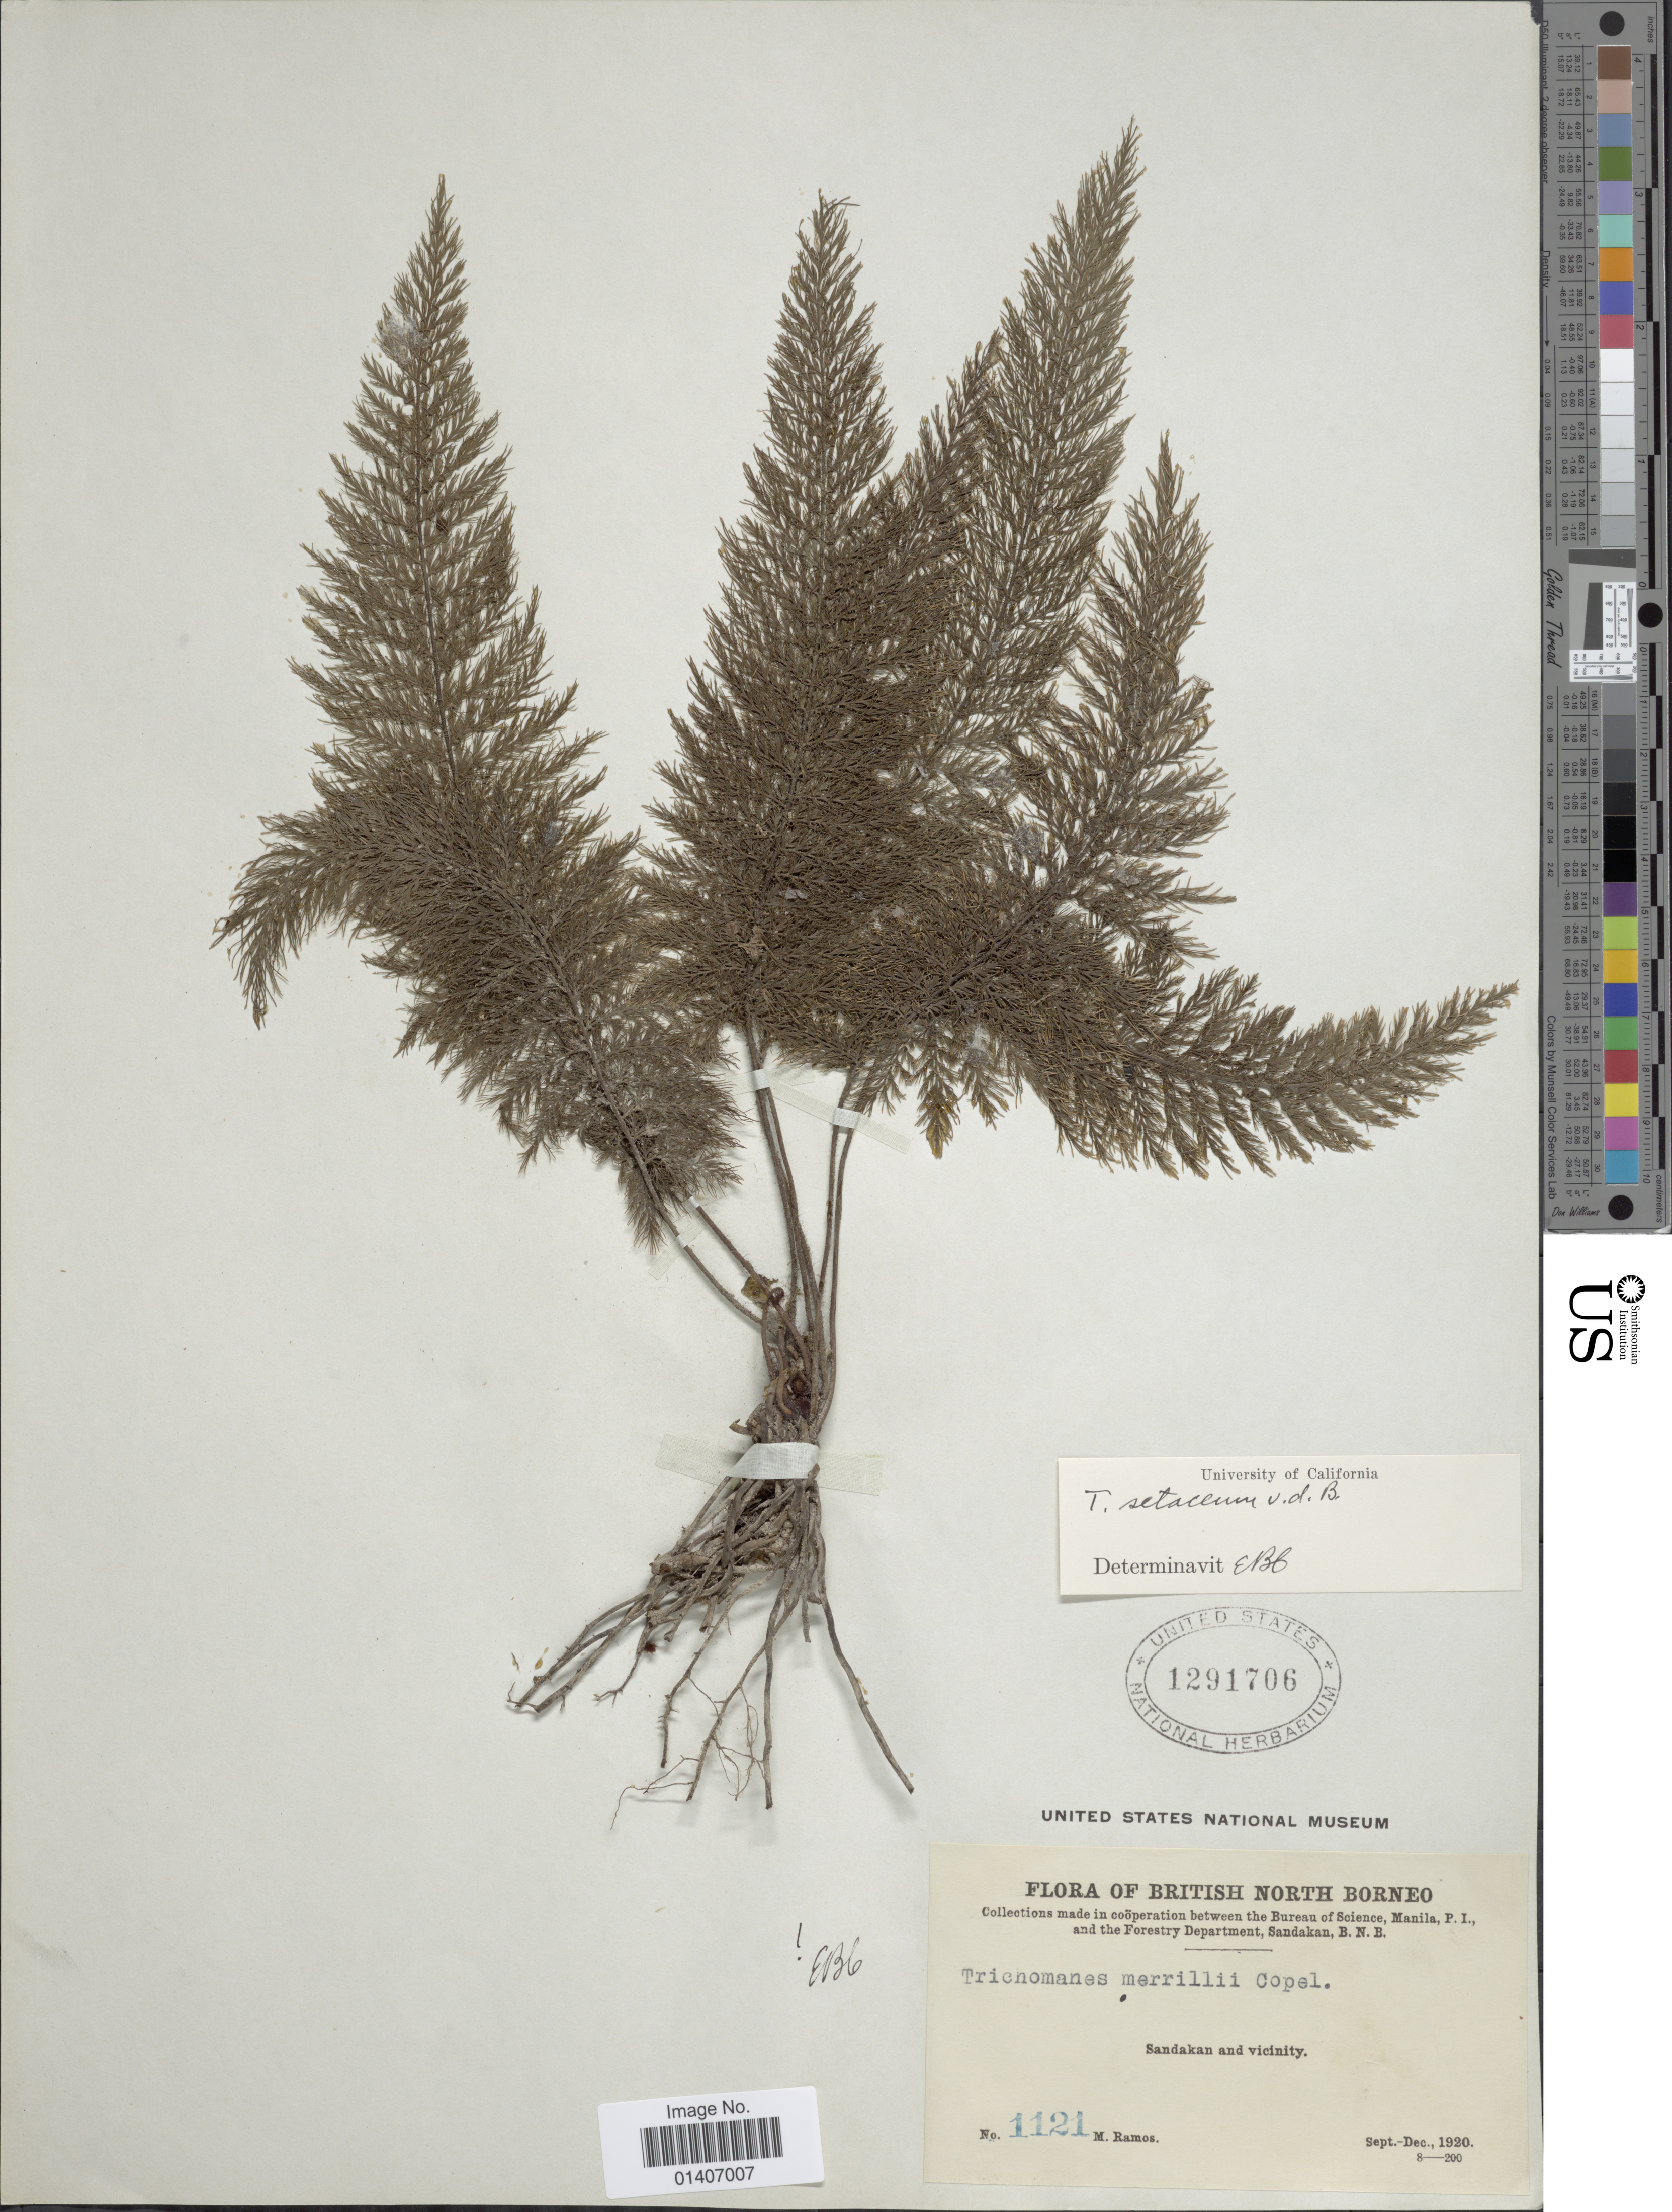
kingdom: Plantae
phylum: Tracheophyta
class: Polypodiopsida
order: Hymenophyllales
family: Hymenophyllaceae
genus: Abrodictyum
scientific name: Abrodictyum setaceum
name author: (Bosch) Ebihara & K. Iwats.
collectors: M. Ramos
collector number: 1121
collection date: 1920-09/1920-12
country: Malaysia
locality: British North Borneo, Sandakan and Vicinity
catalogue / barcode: US 1291706